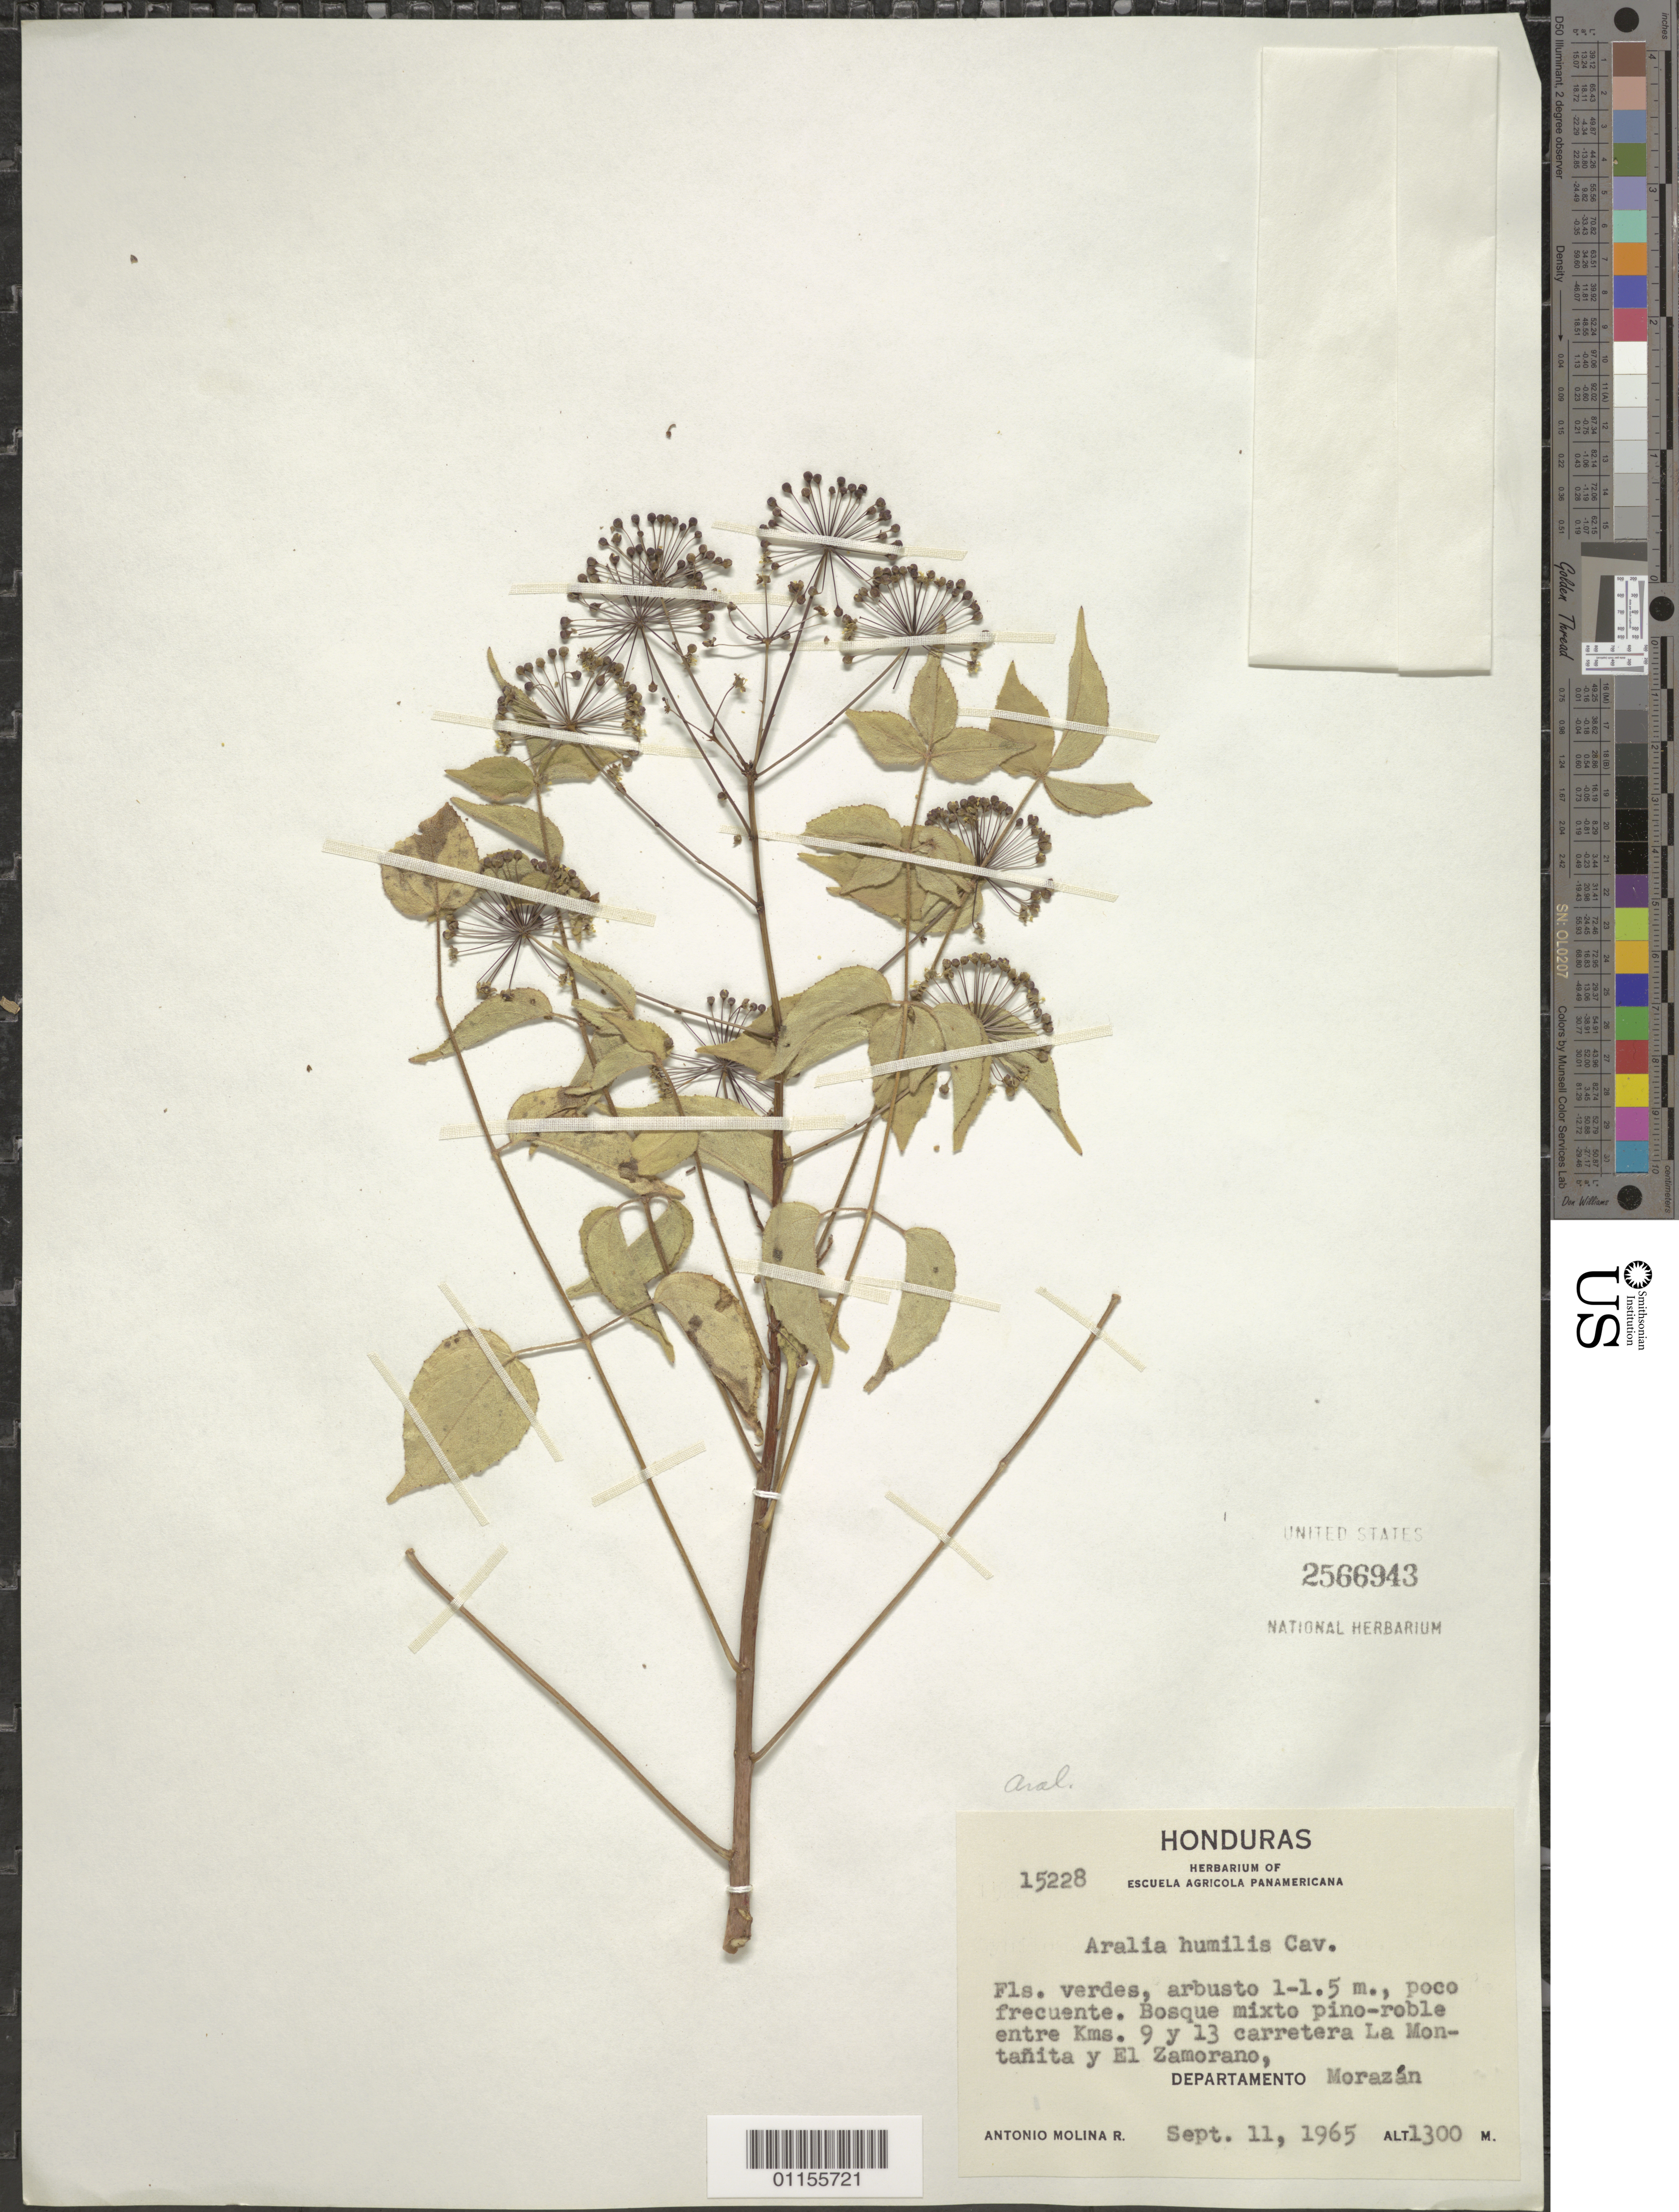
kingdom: Plantae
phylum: Tracheophyta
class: Magnoliopsida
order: Apiales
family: Araliaceae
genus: Aralia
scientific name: Aralia humilis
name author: Cav.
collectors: A. Molina R.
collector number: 15228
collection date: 1965-09-11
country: Honduras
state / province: Fco. Morazán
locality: Entre km 9 y 13 carretera La Montanita y El Zamorano.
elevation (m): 1300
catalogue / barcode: US 2566943